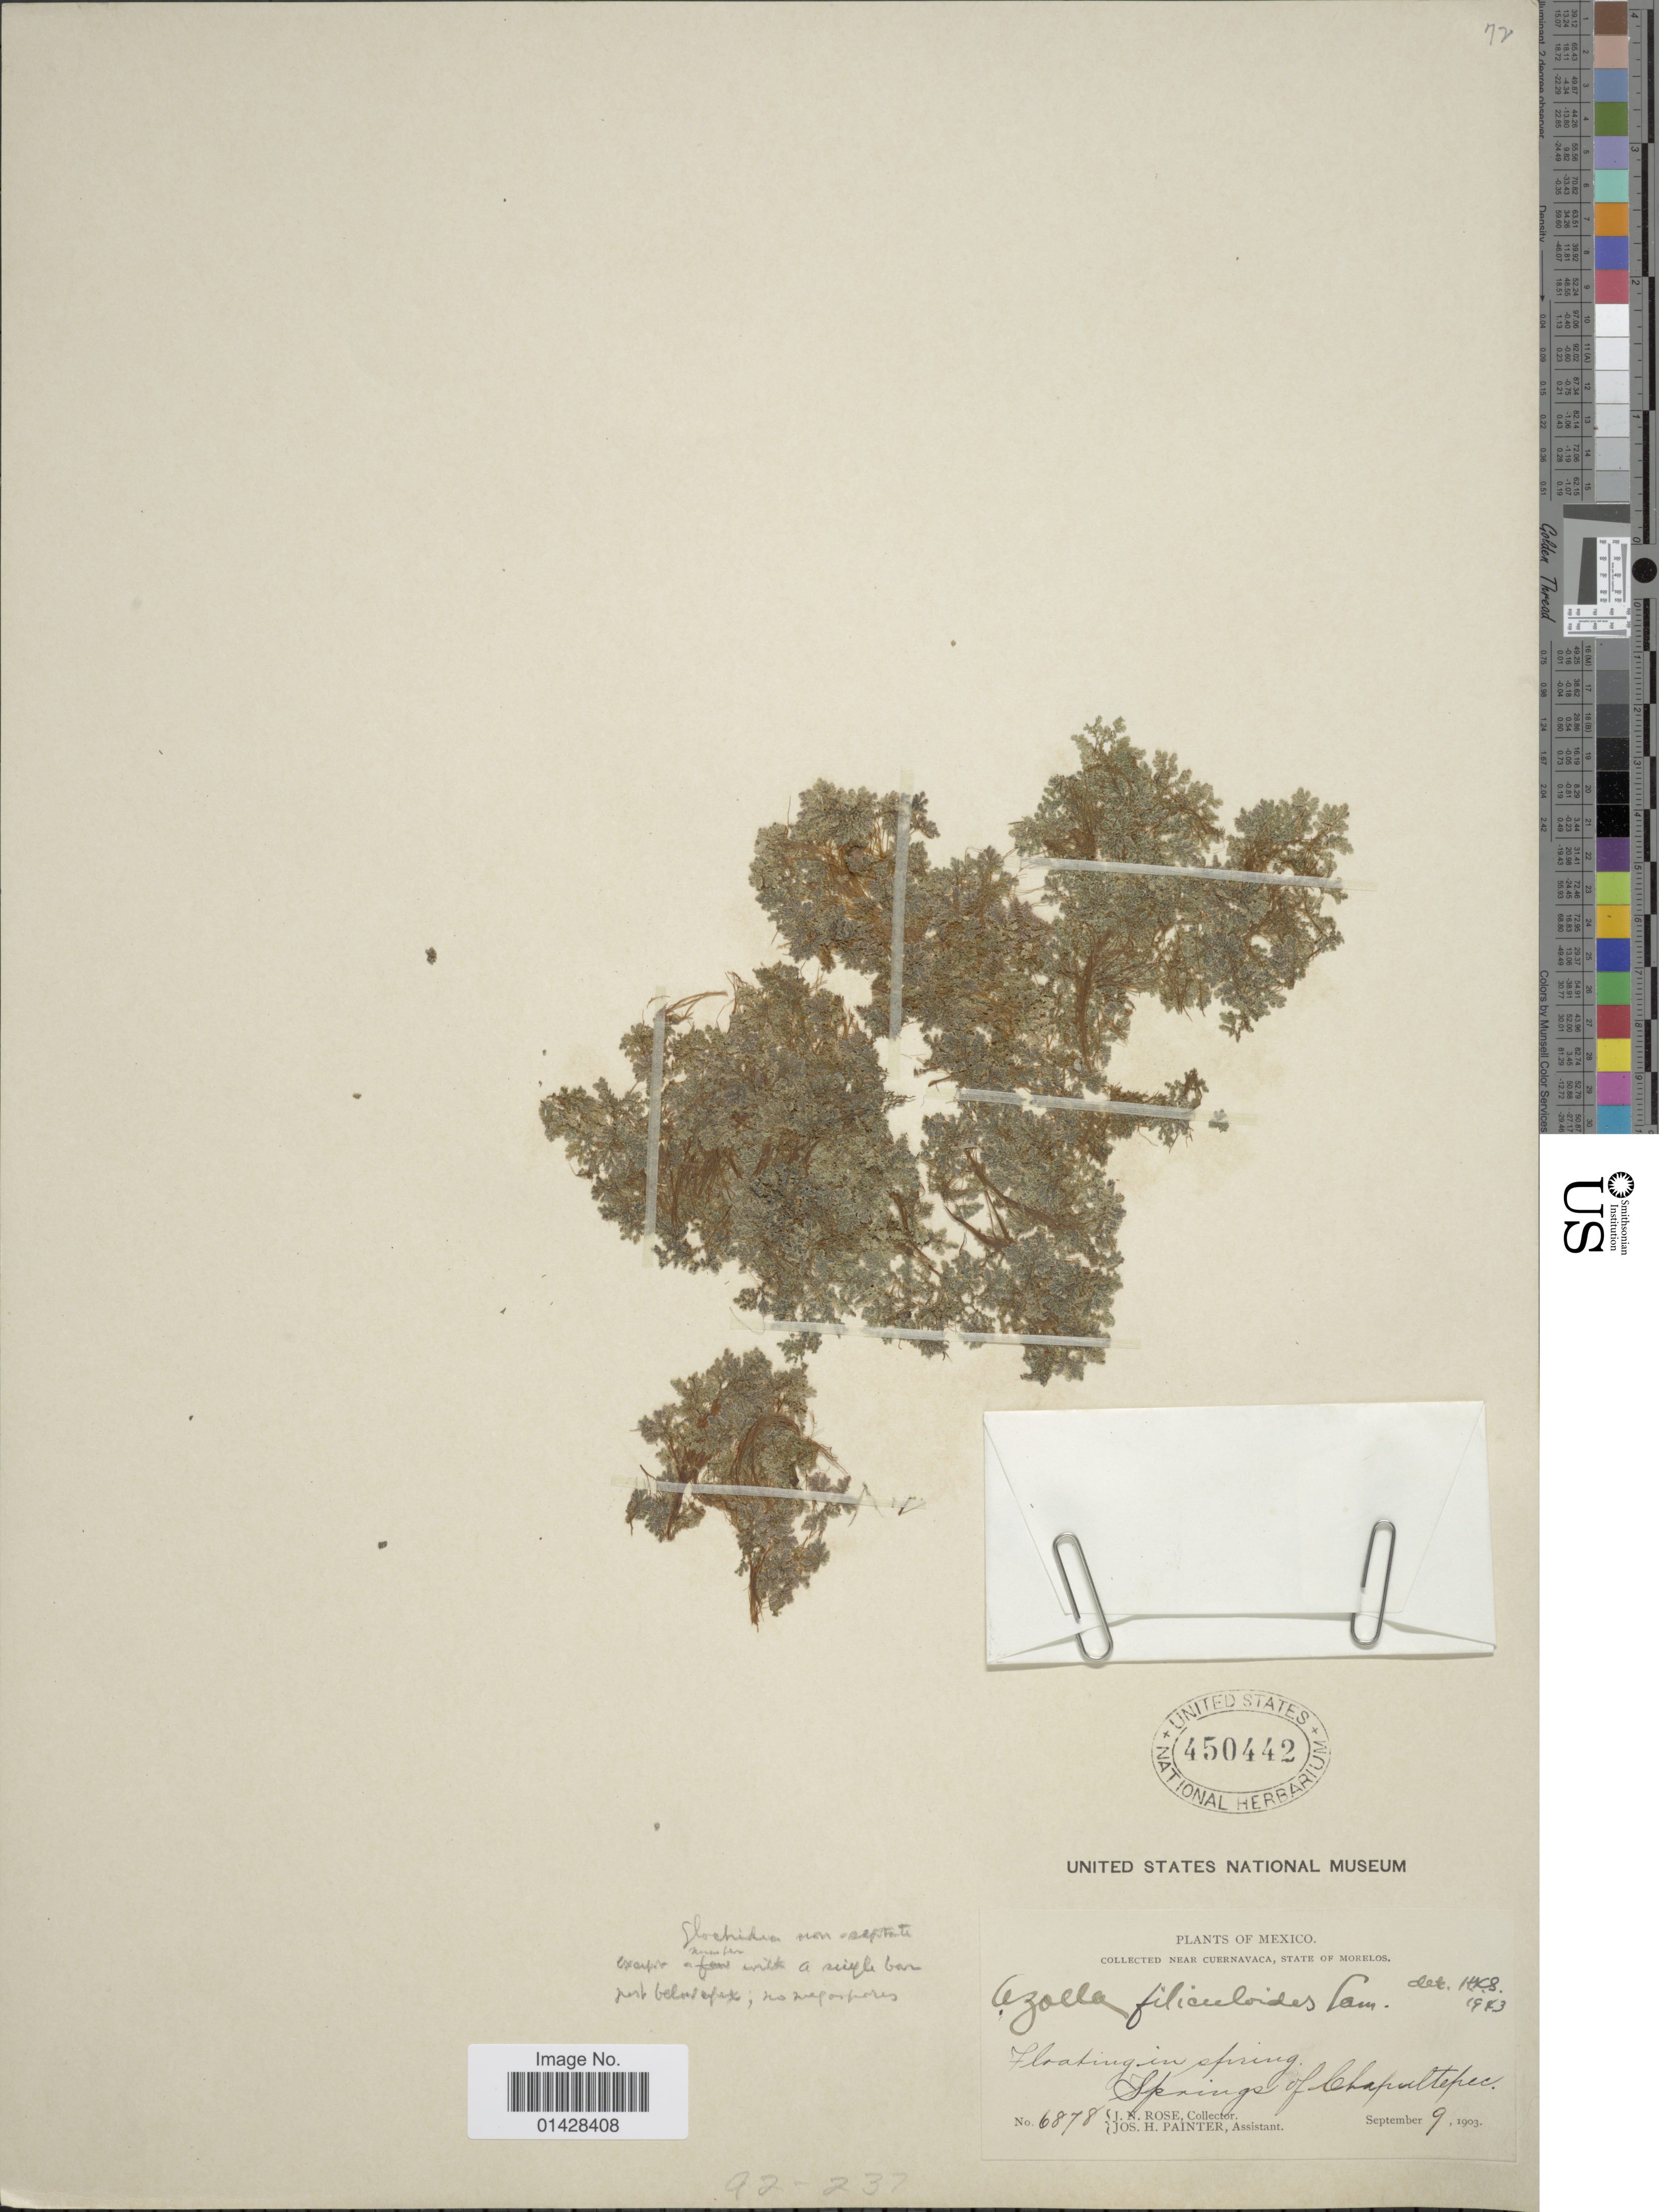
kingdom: Plantae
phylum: Tracheophyta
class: Polypodiopsida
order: Salviniales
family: Salviniaceae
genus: Azolla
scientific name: Azolla sp.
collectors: J. N. Rose & J. H. Painter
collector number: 6878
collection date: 1903-09-09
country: Mexico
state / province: Morelos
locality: Near Cuernavaca, Floating in spring, Springs of Chapultepec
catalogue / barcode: US 450442